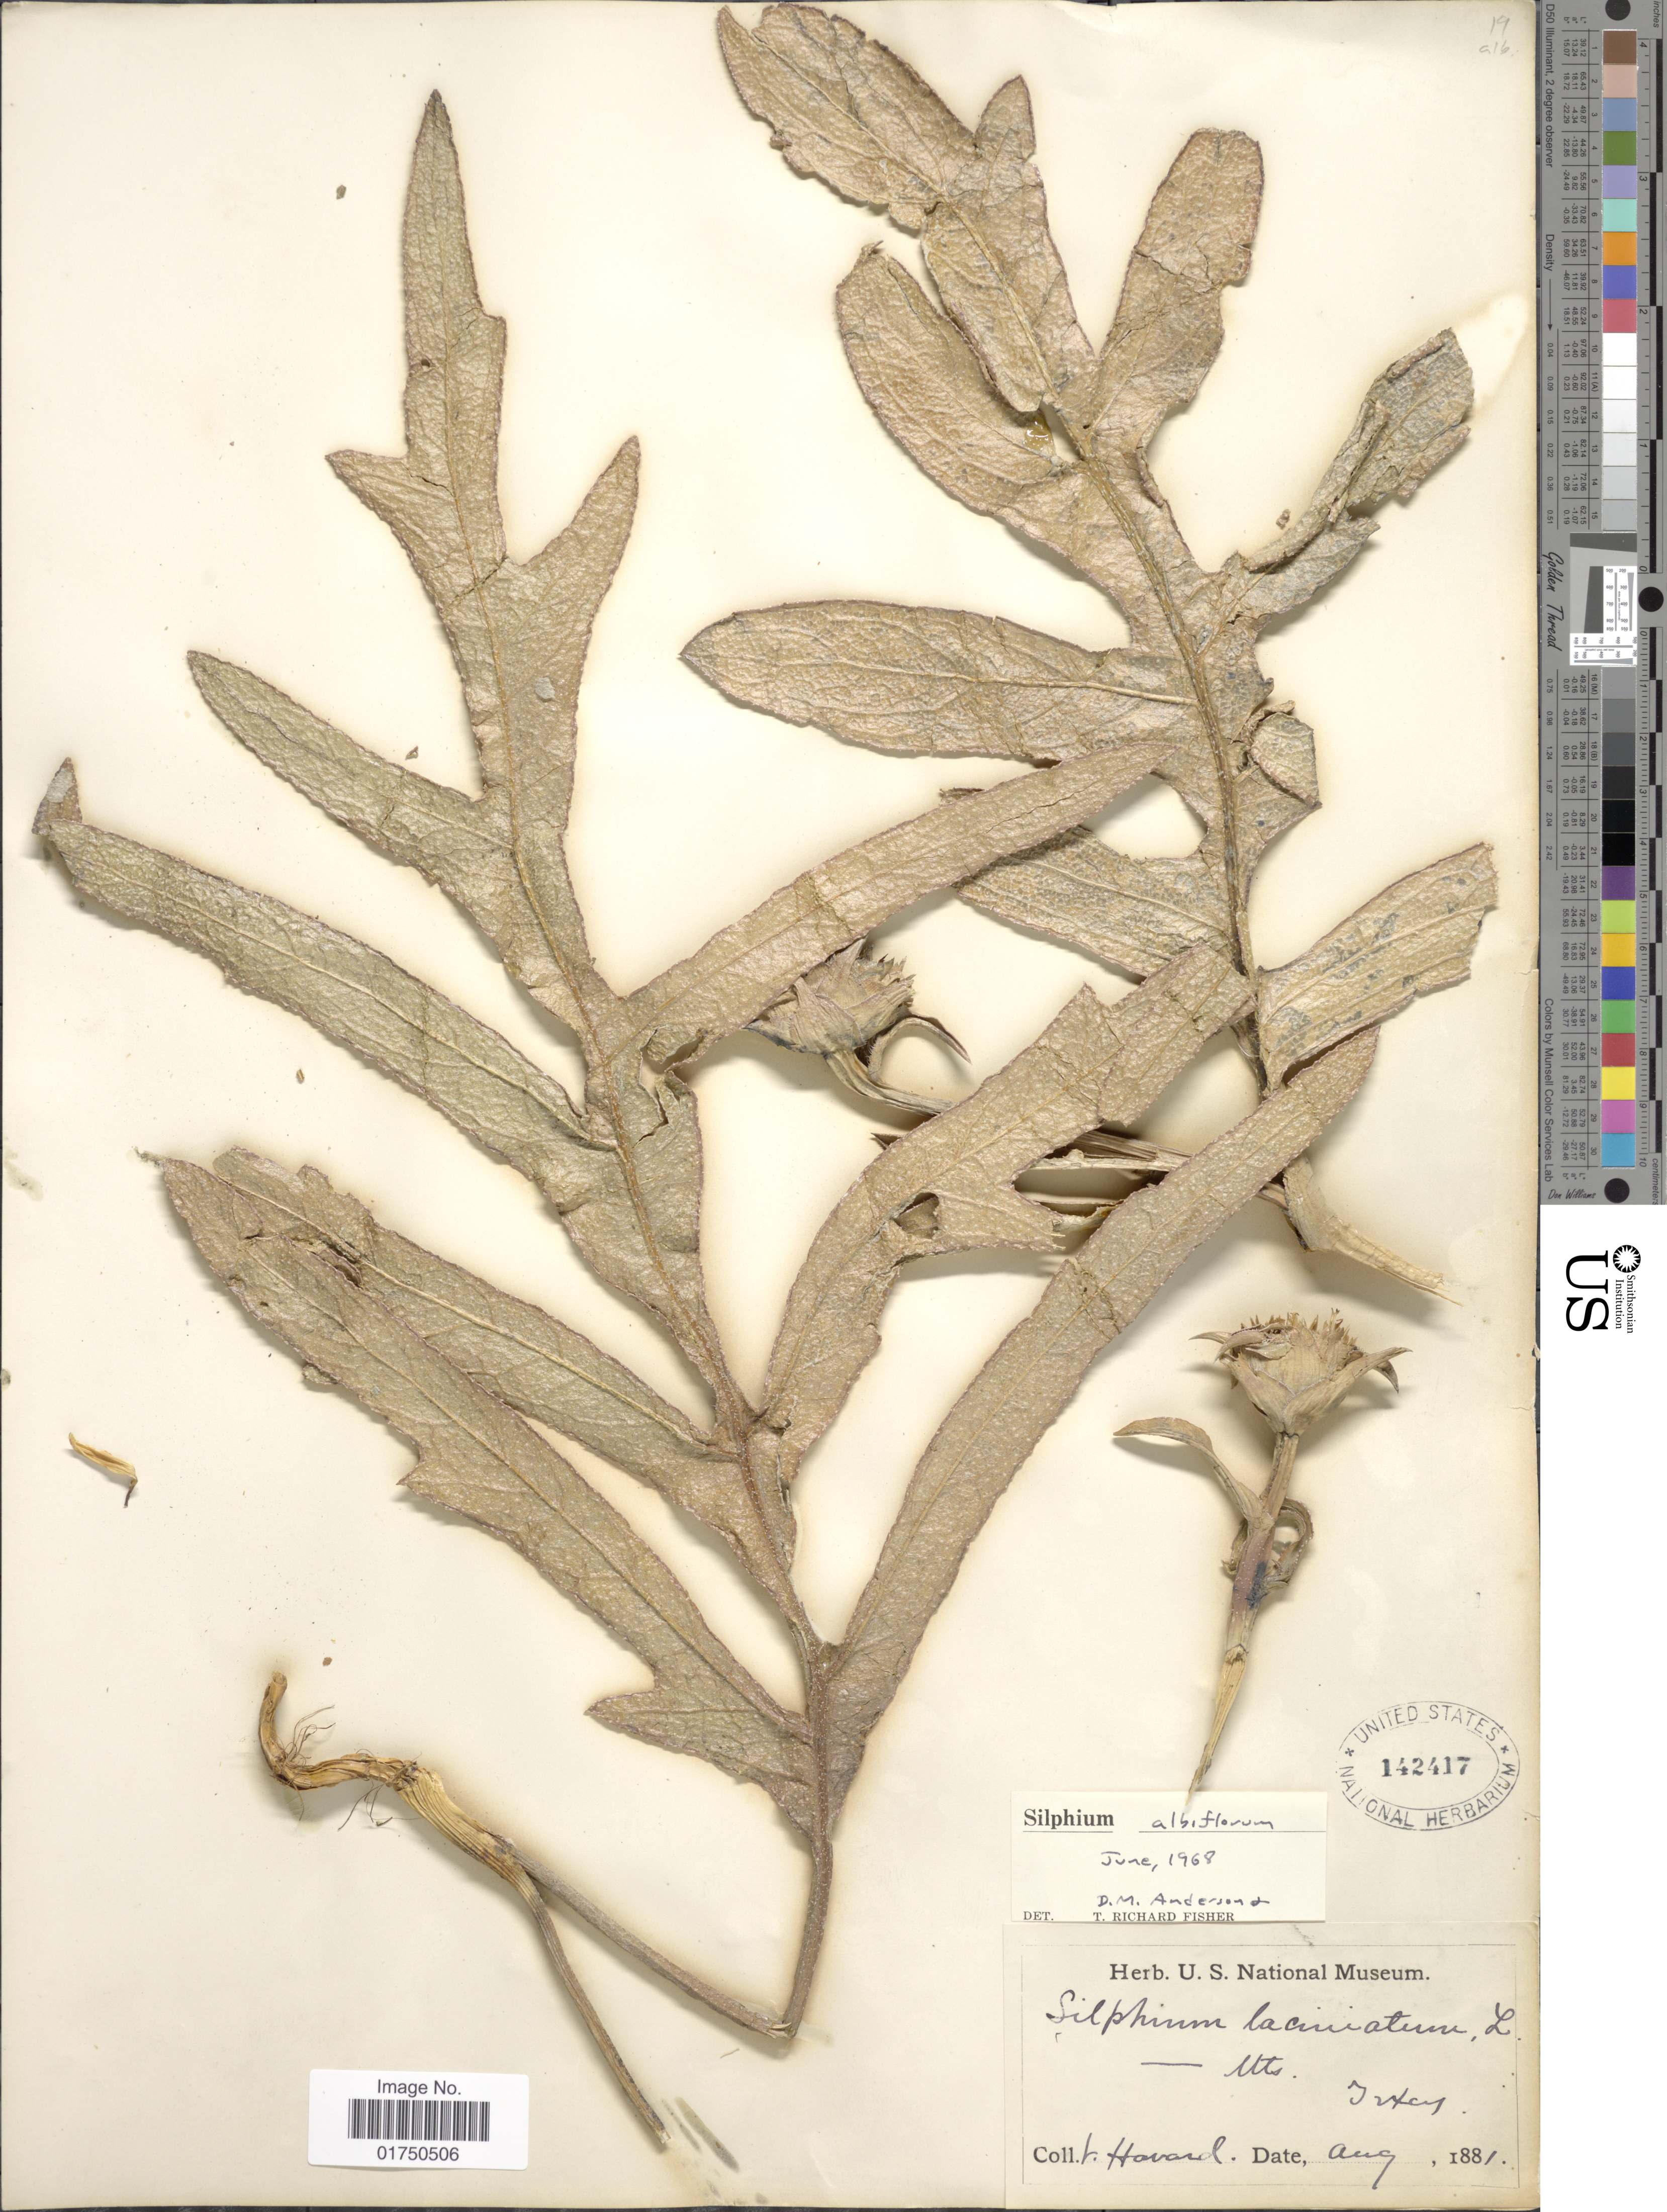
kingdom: Plantae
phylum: Tracheophyta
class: Magnoliopsida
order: Asterales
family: Asteraceae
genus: Silphium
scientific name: Silphium albiflorum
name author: A. Gray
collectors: V. Havard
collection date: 1881-08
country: United States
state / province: Texas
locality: Mts. Texas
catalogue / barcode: US 142417